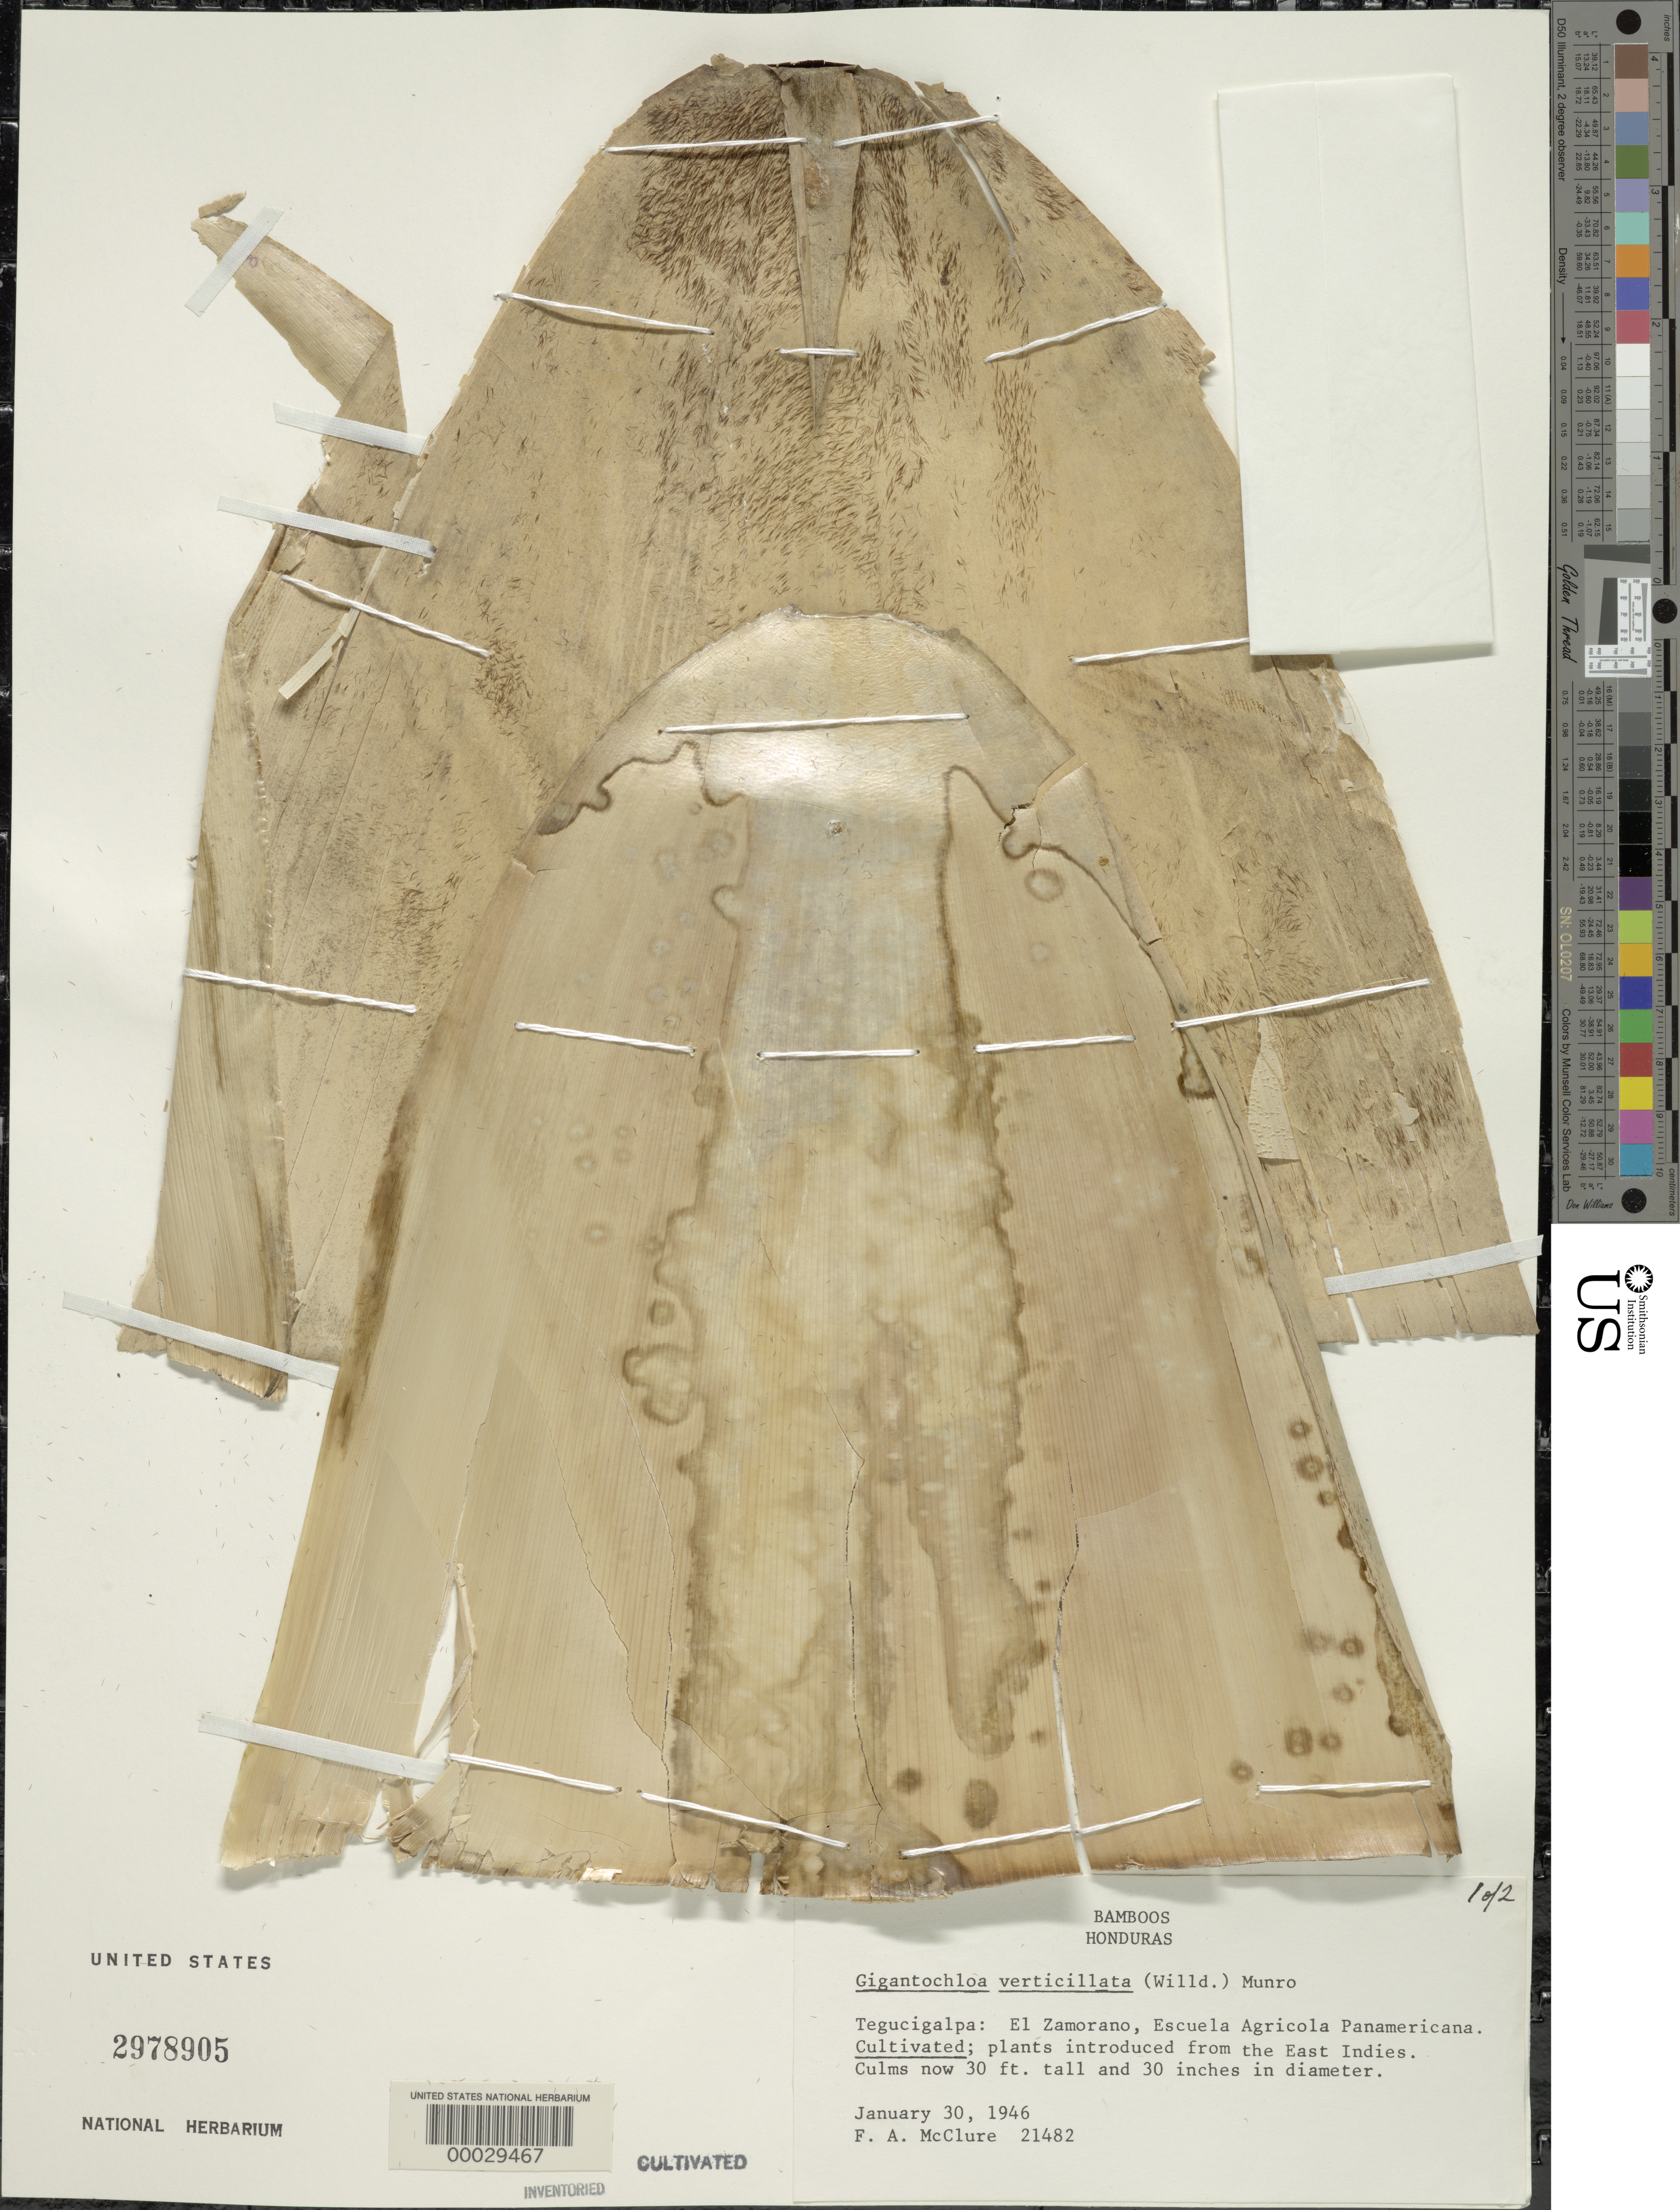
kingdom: Plantae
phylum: Tracheophyta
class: Liliopsida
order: Poales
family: Poaceae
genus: Gigantochloa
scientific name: Gigantochloa verticillata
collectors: F. A. McClure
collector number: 21482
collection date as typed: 30 Jan 1946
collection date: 1946-01-30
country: Honduras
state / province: Fco. Morazán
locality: El Zamorano; campus escuela agricola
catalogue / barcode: US 2978905